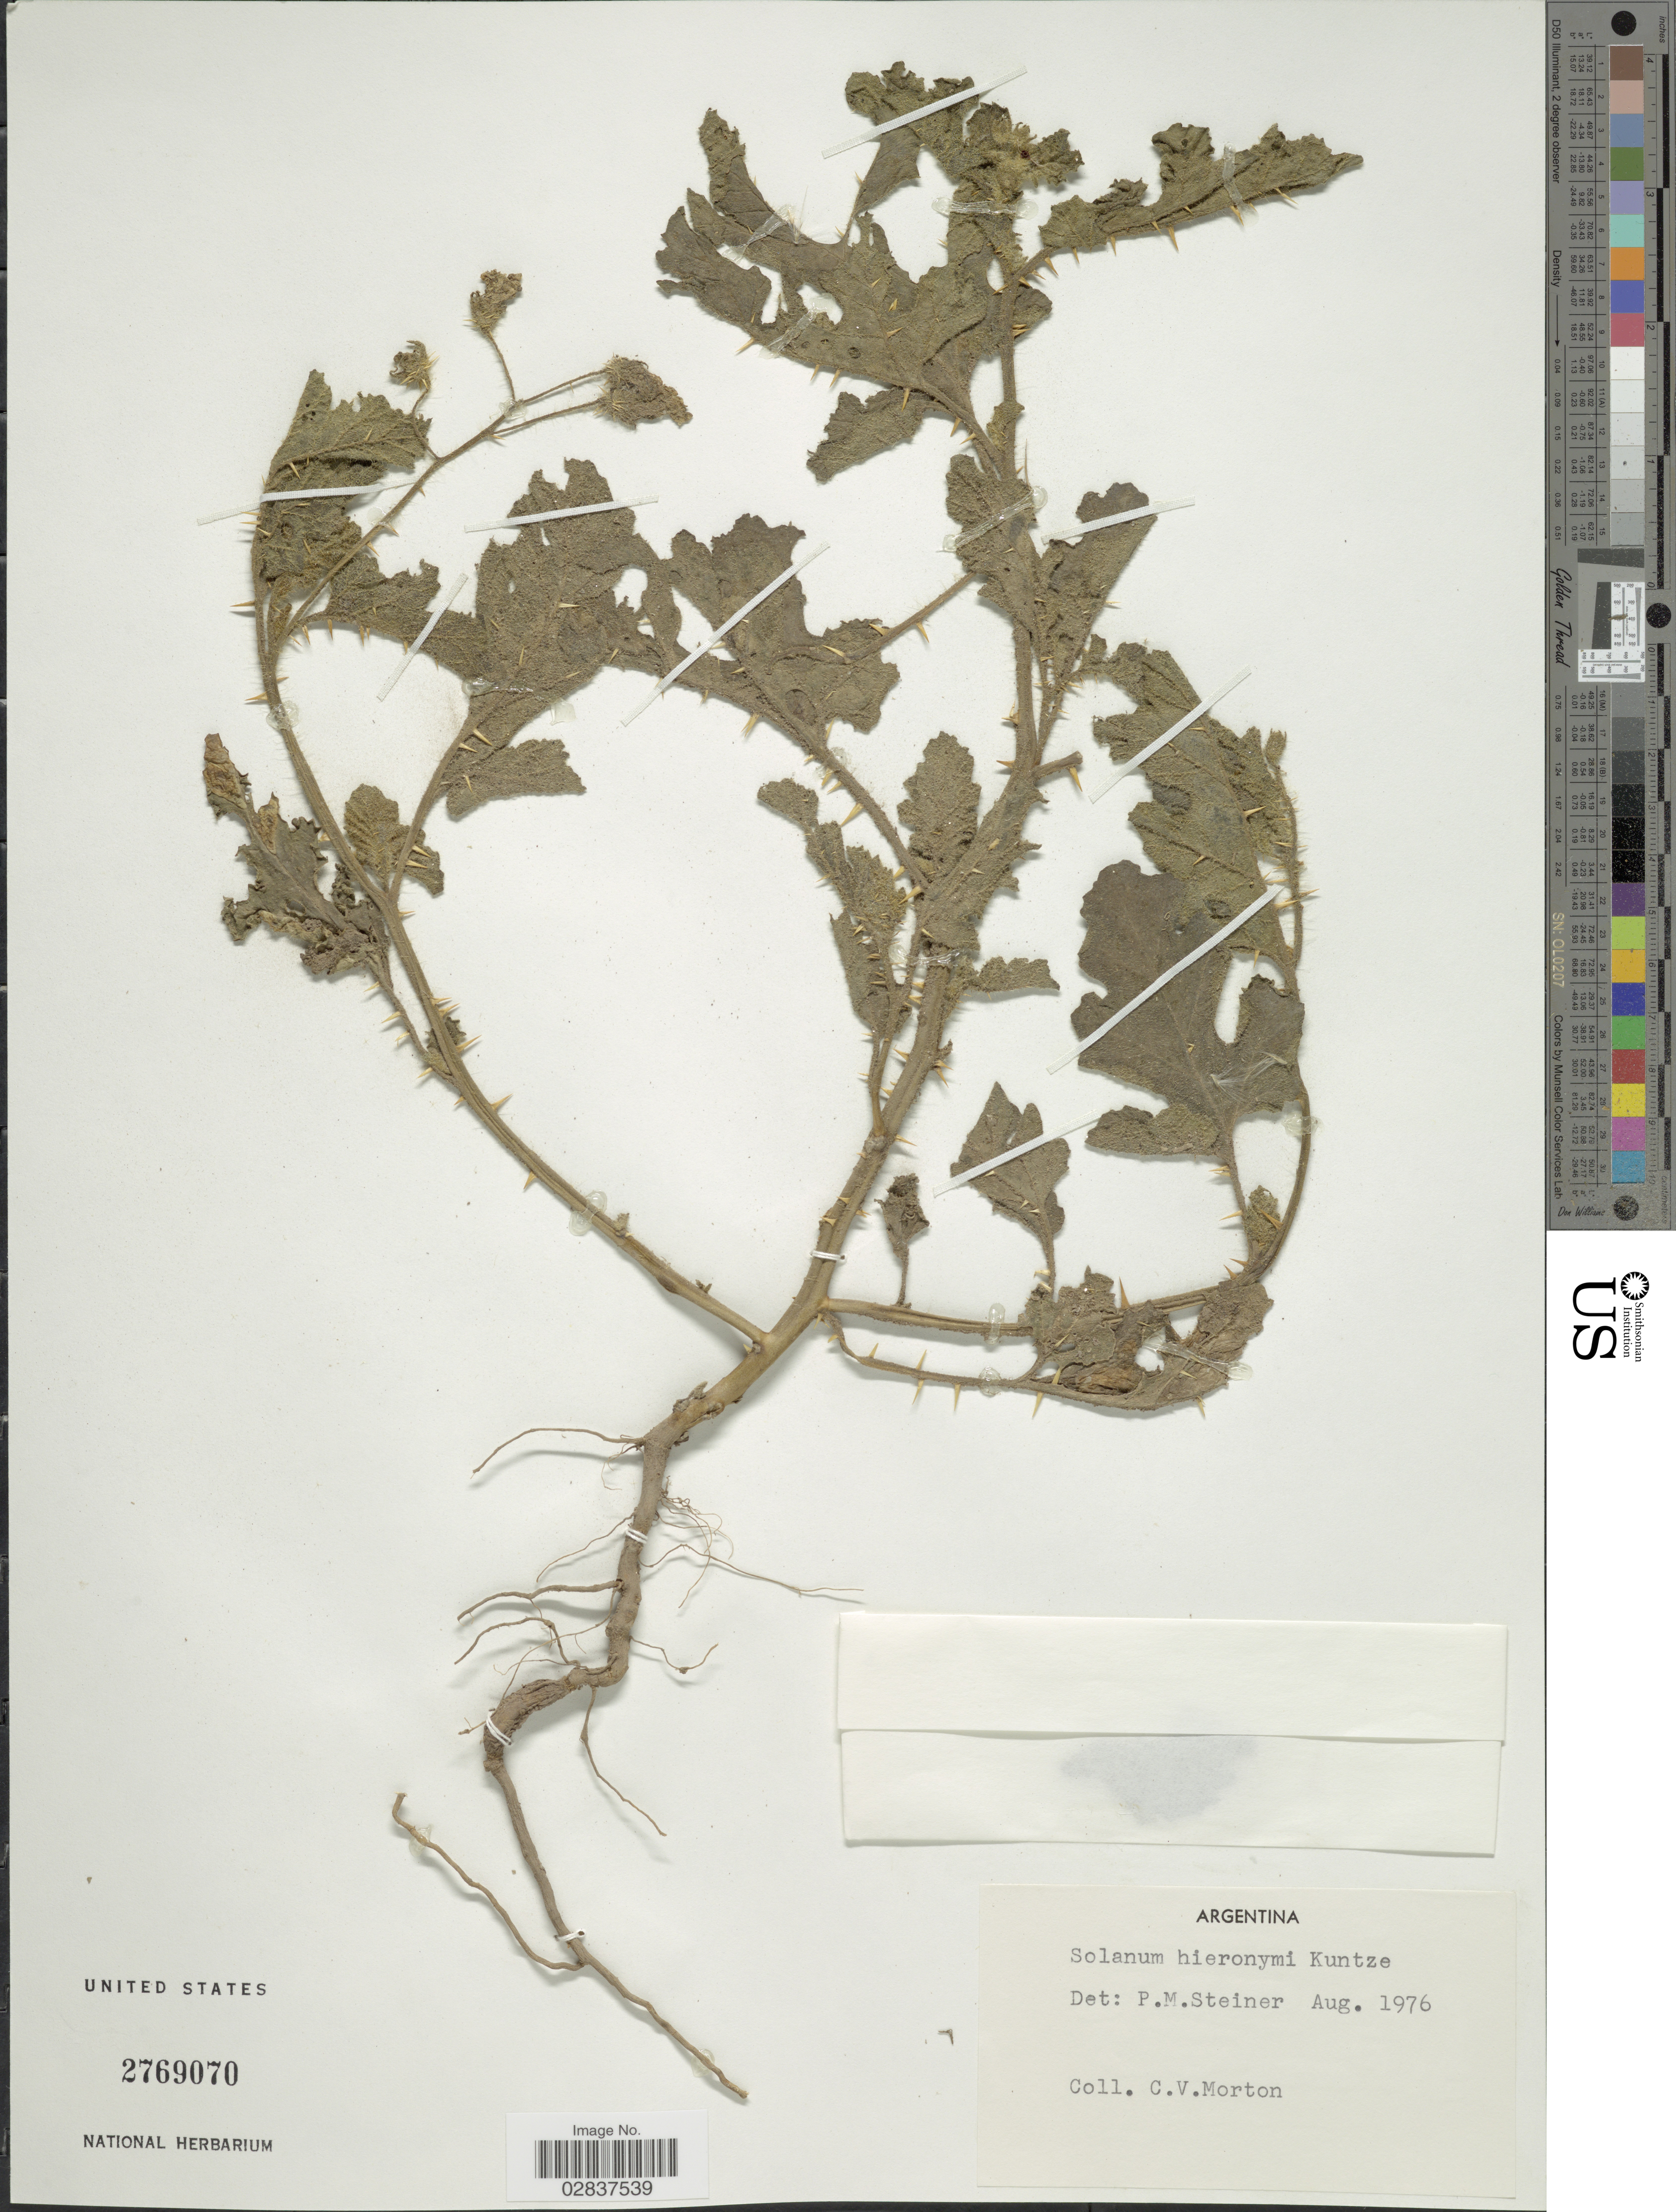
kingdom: Plantae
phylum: Tracheophyta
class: Magnoliopsida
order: Solanales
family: Solanaceae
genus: Solanum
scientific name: Solanum hieronymi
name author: Kuntze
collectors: C. V. Morton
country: Argentina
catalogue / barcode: US 2769070